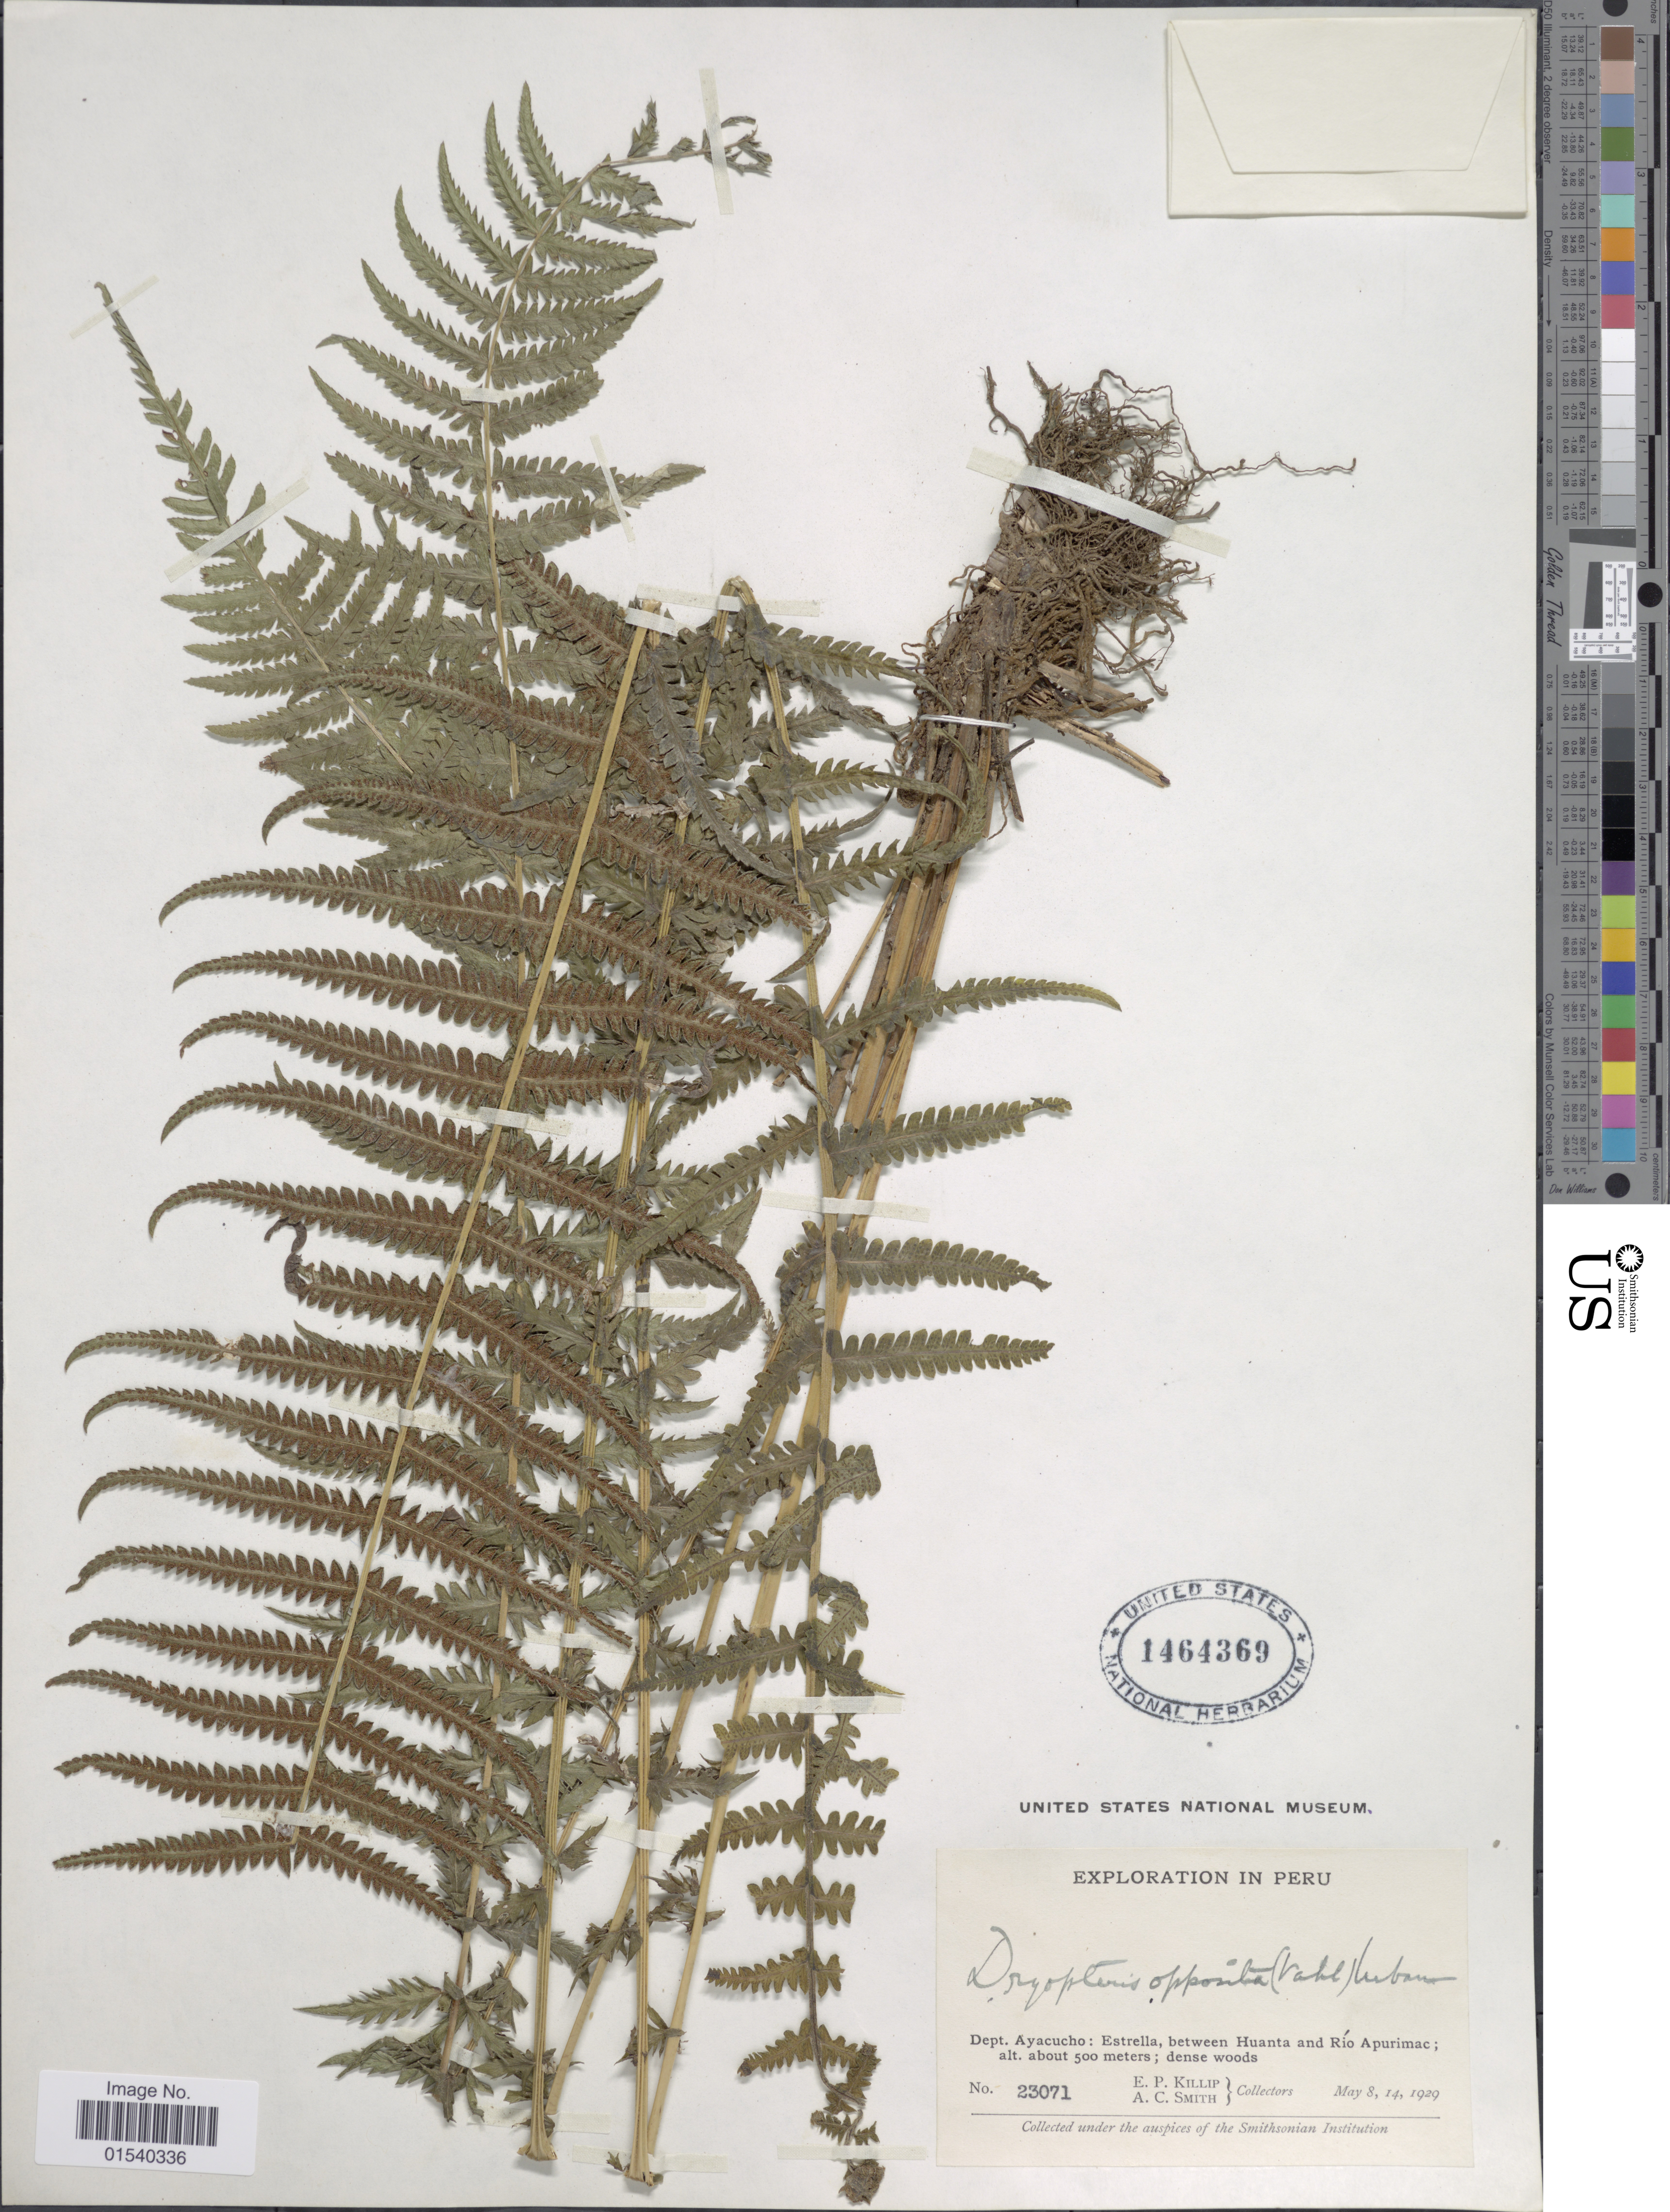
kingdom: Plantae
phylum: Tracheophyta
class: Polypodiopsida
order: Polypodiales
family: Thelypteridaceae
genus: Amauropelta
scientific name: Amauropelta opposita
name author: (Vahl) Pic. Serm.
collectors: E. P. Killip & A. C. Smith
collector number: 23071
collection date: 1929-05-08/1929-05-14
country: Peru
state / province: Ayacucho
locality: Dept. Ayacucho: Estrella, between Huanta and Río Apurimac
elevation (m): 500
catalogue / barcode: US 1464369